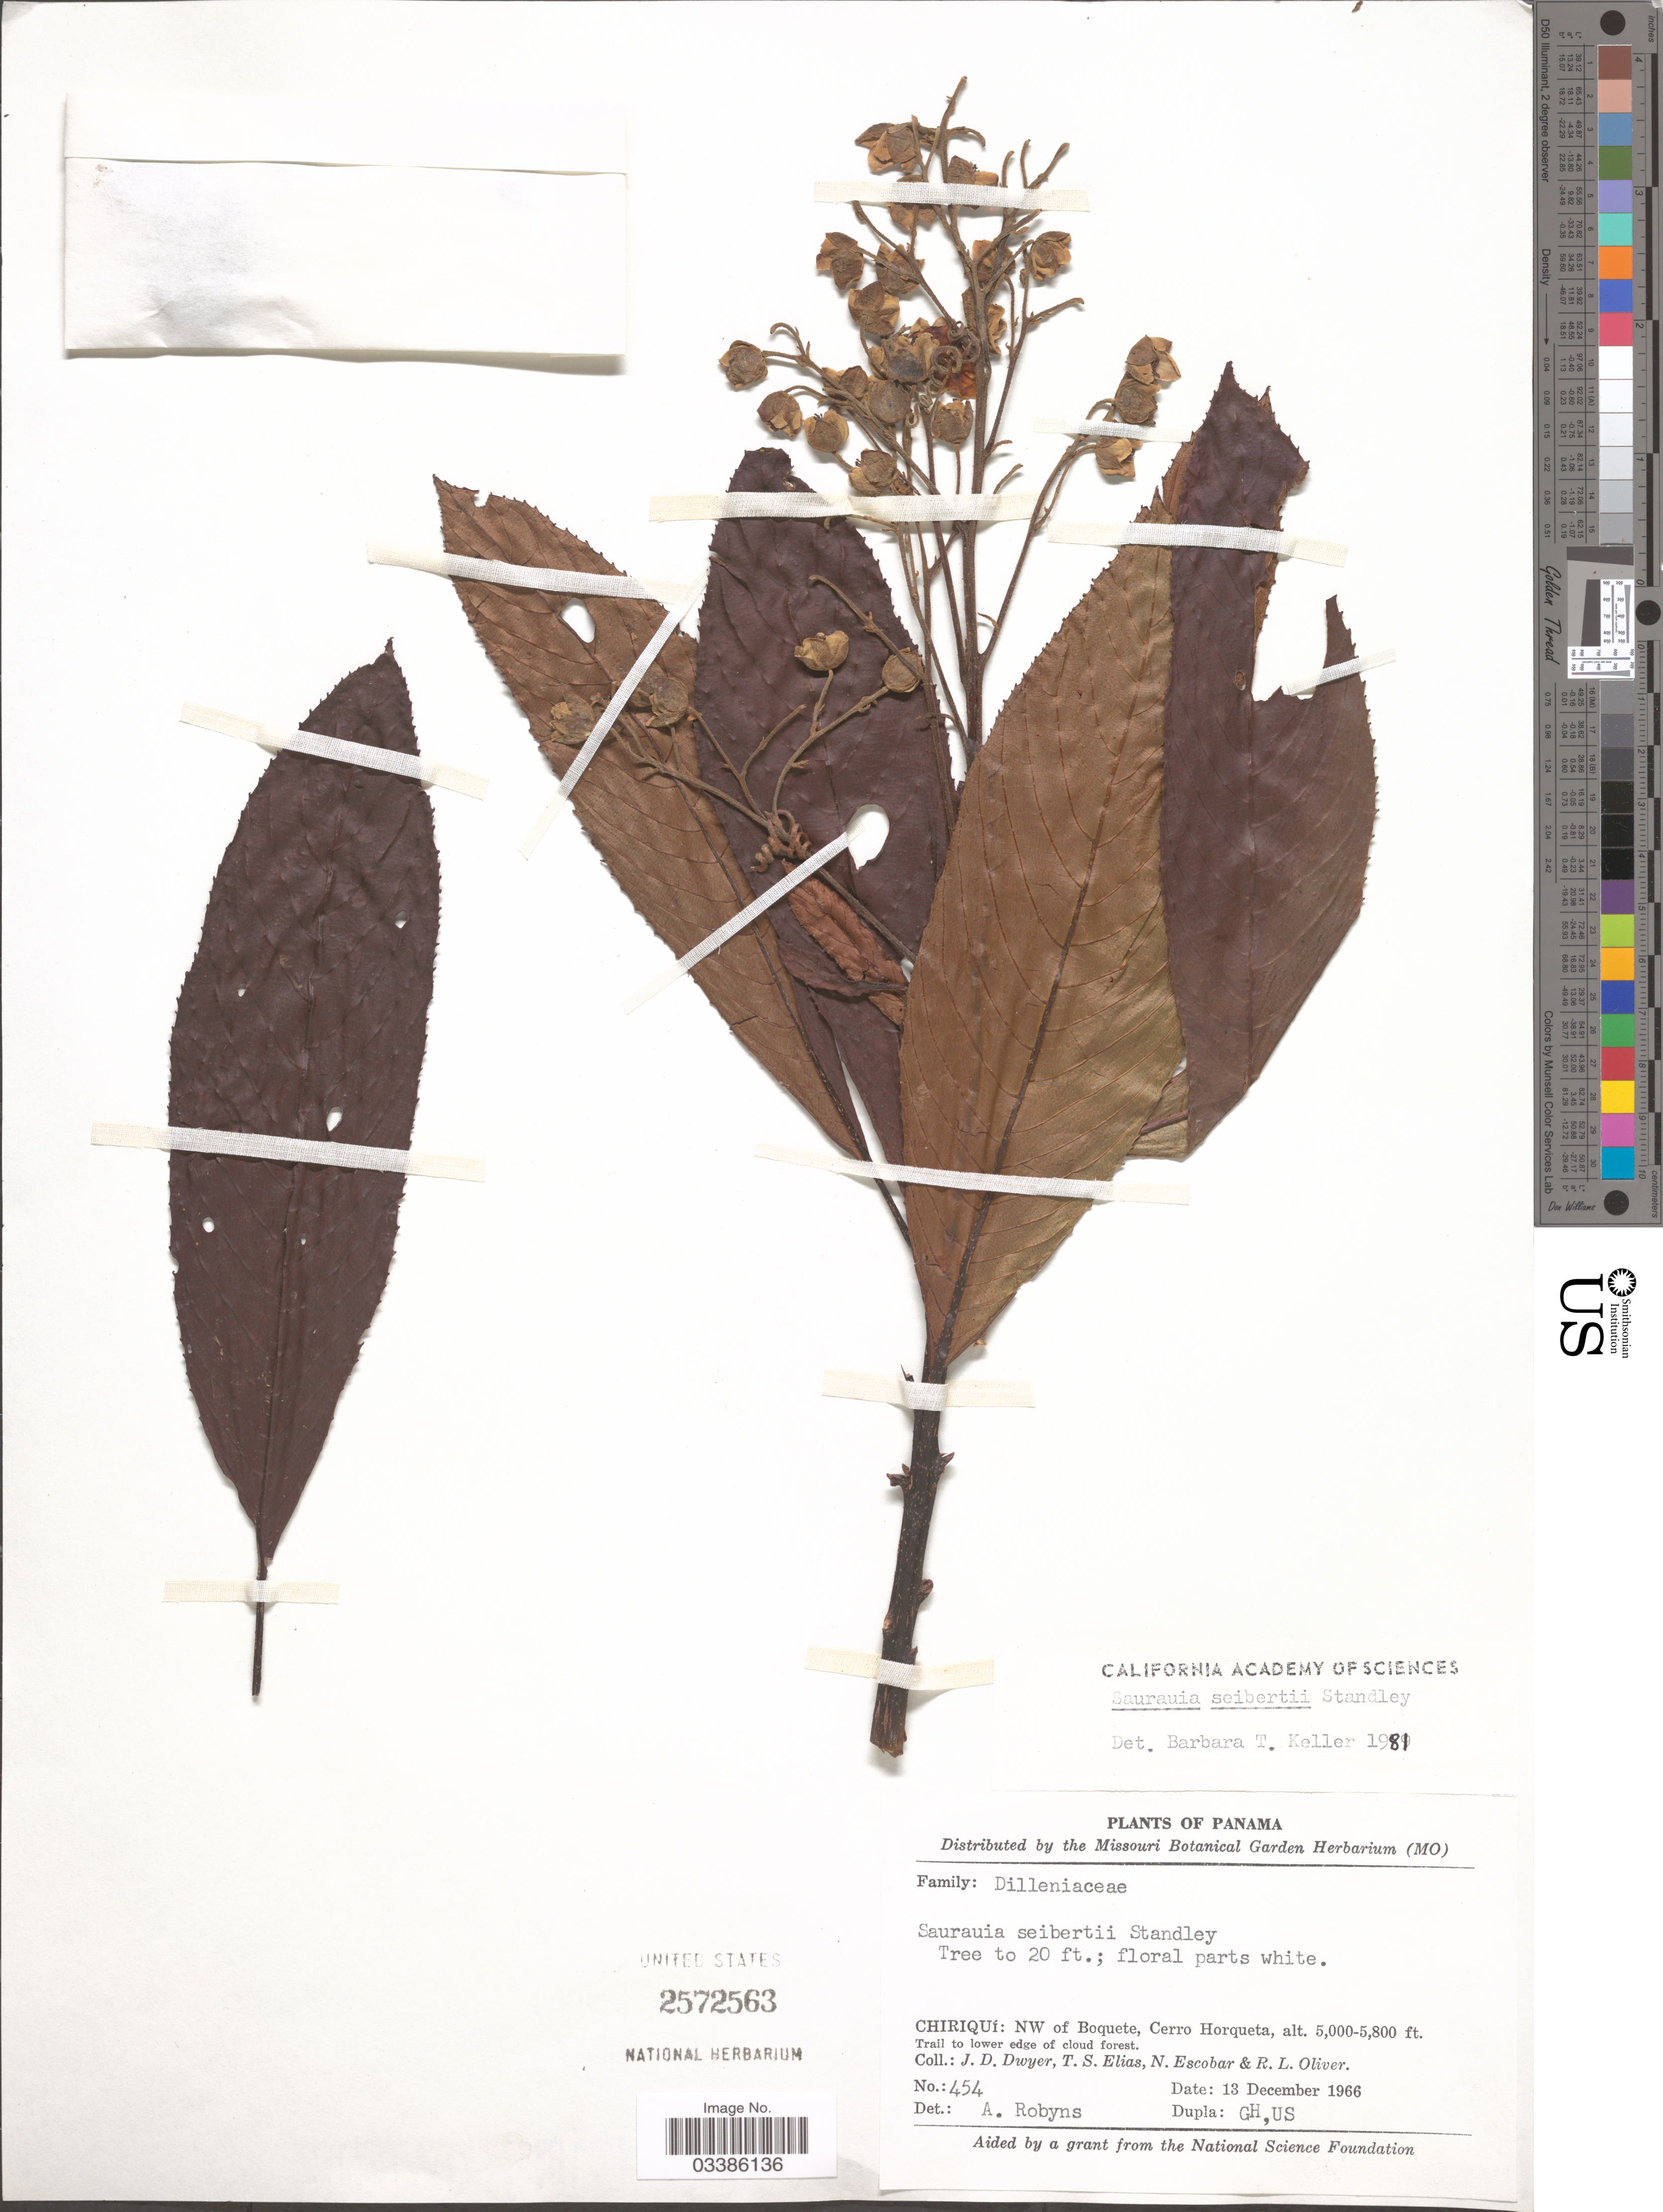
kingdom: Plantae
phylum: Tracheophyta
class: Magnoliopsida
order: Ericales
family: Actinidiaceae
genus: Saurauia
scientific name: Saurauia seibertii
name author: Standl. in Woodson & Seibert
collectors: J. D. Dwyer, T. S. Elias, N. Escobar & R. Oliver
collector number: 454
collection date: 1966-12-13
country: Panama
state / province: Chiriqui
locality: NW of Boquete, Cerro Horqueta.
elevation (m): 1524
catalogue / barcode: US 2572563